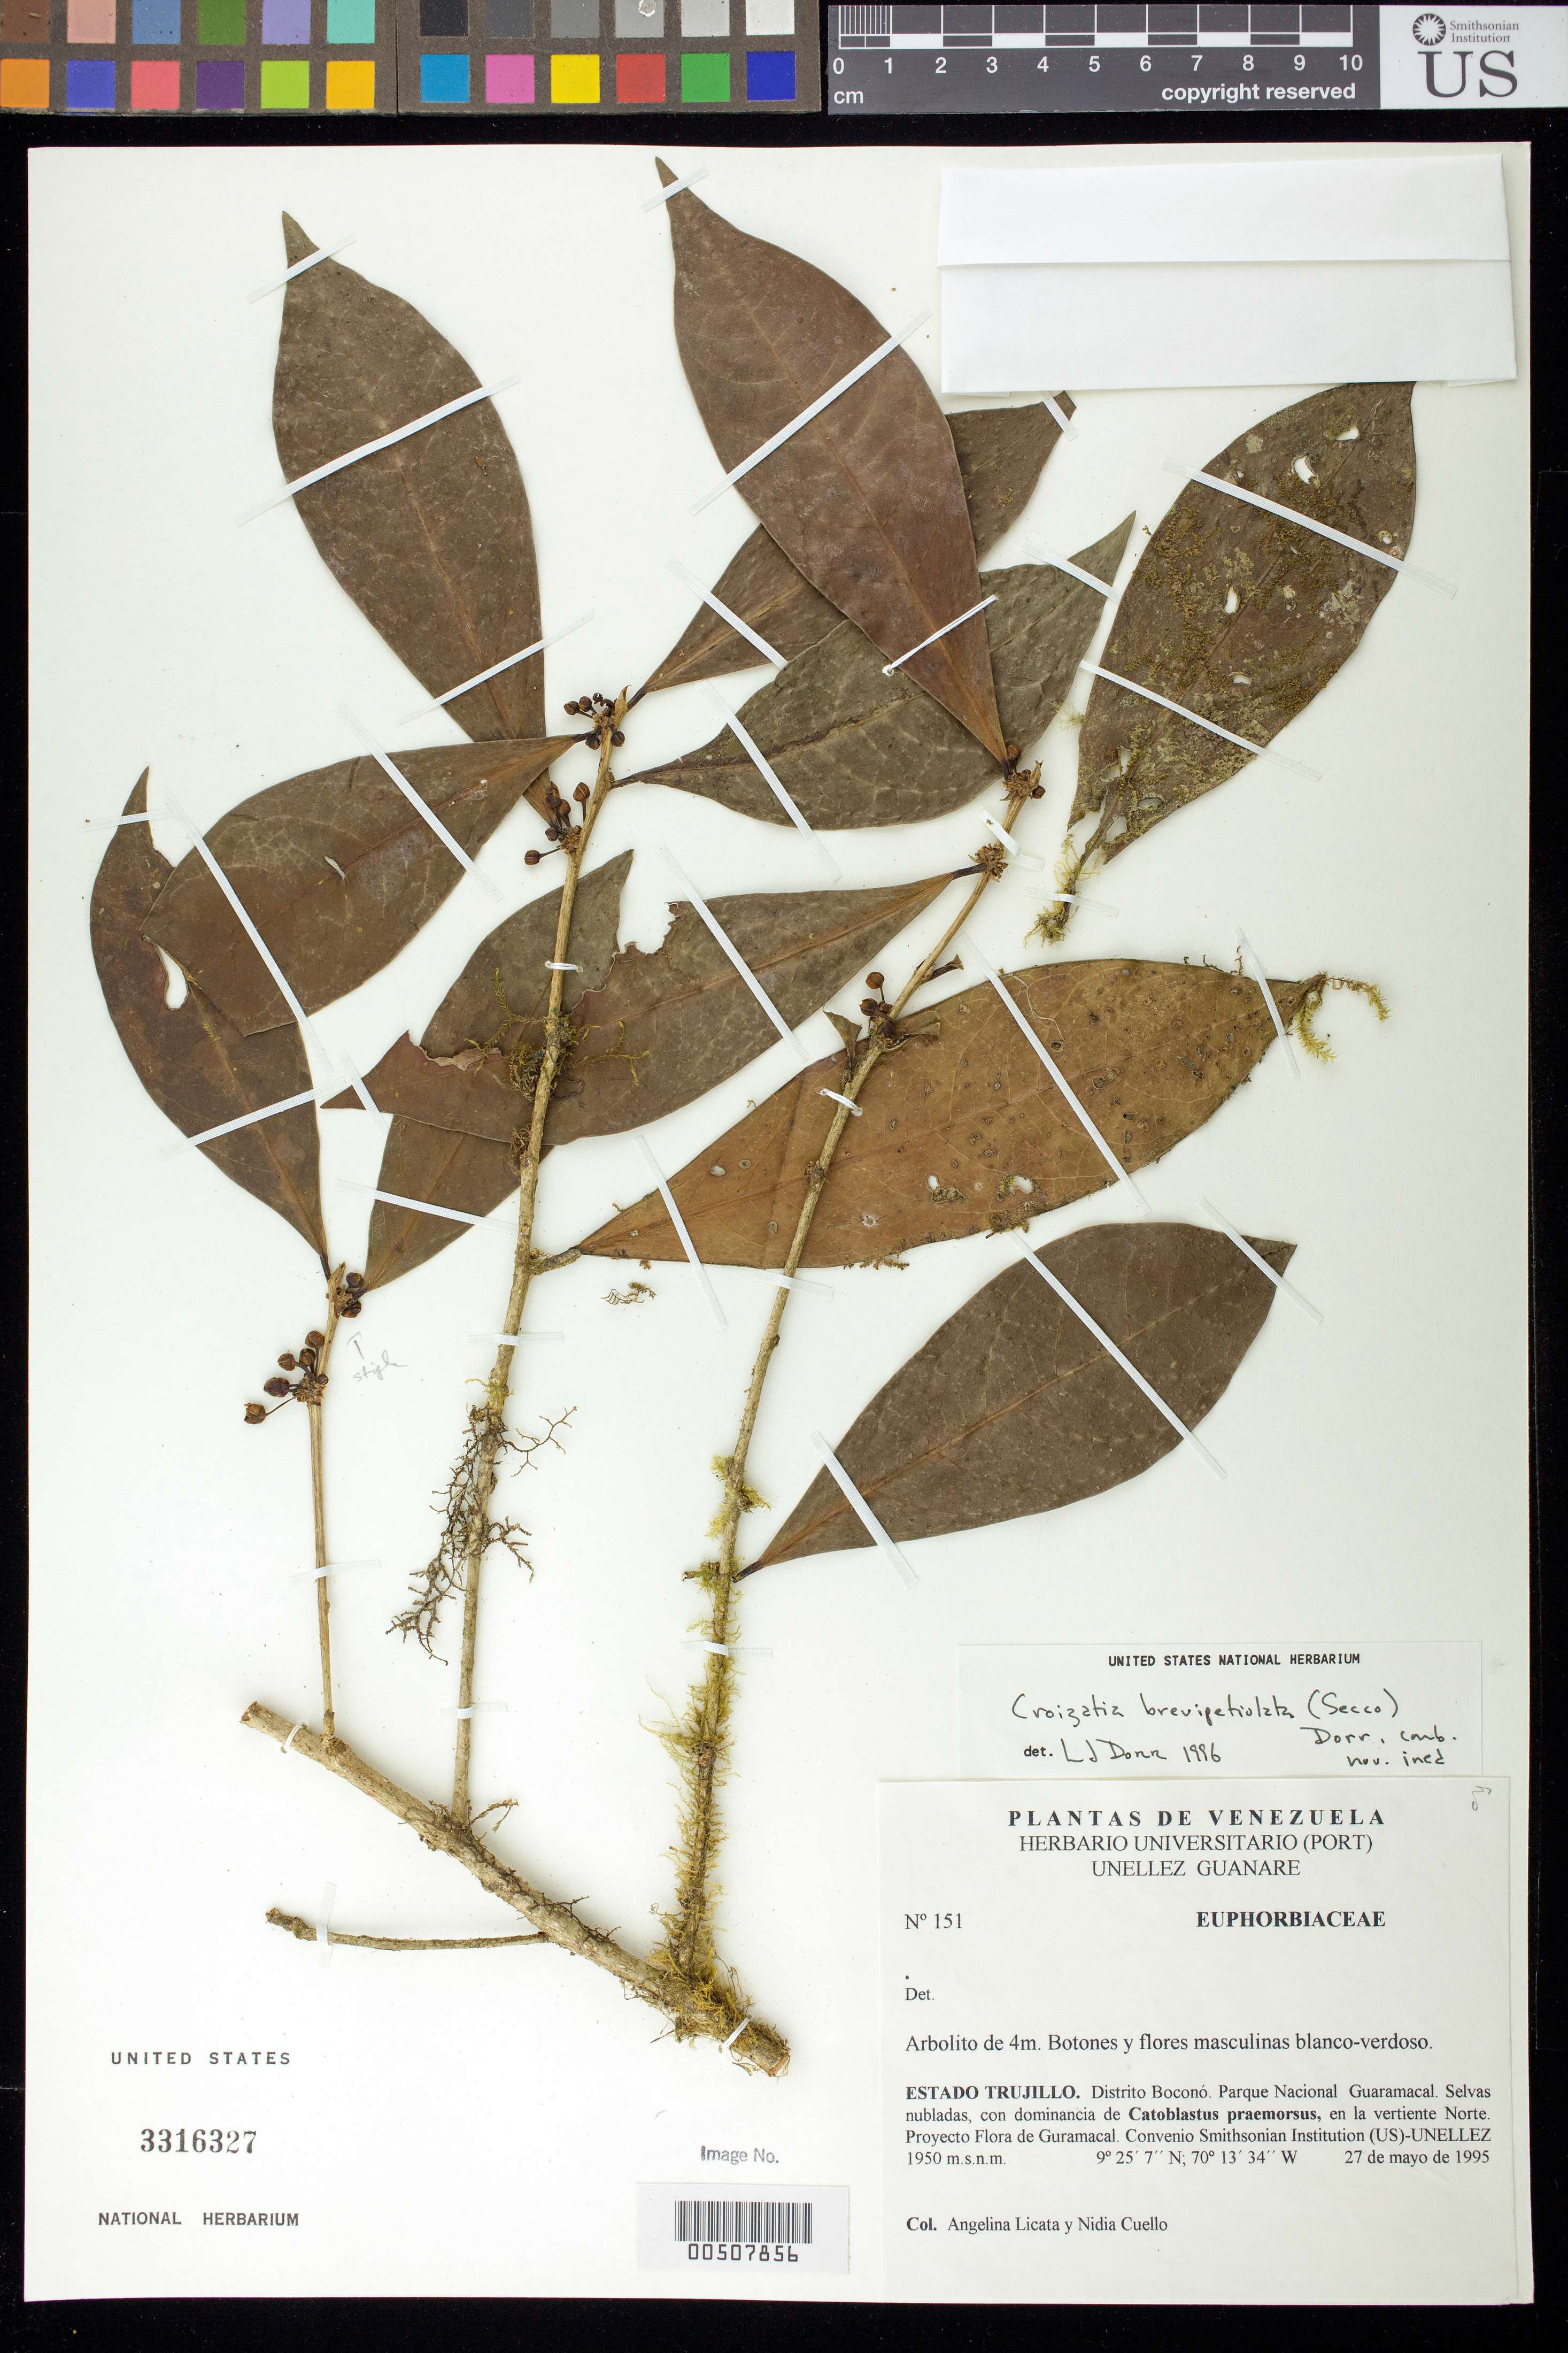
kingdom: Plantae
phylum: Tracheophyta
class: Magnoliopsida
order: Malpighiales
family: Phyllanthaceae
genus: Croizatia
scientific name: Croizatia brevipetiolata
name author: (Secco) Dorr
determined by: Dorr, L. J., (BOT), Smithsonian Institution - National Museum of Natural History (UNITED STATES)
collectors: A. Licata & N. L. Cuello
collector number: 151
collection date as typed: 27 May 1995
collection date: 1995-05-27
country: Venezuela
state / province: Trujillo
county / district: Boconó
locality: Parque Nacional Guaramacal, vertiente N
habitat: Selvas nubladas, con dominancia de Cataoblastus praemorsus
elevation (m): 1950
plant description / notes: COL, MO, PORT, US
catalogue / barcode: US 3316327